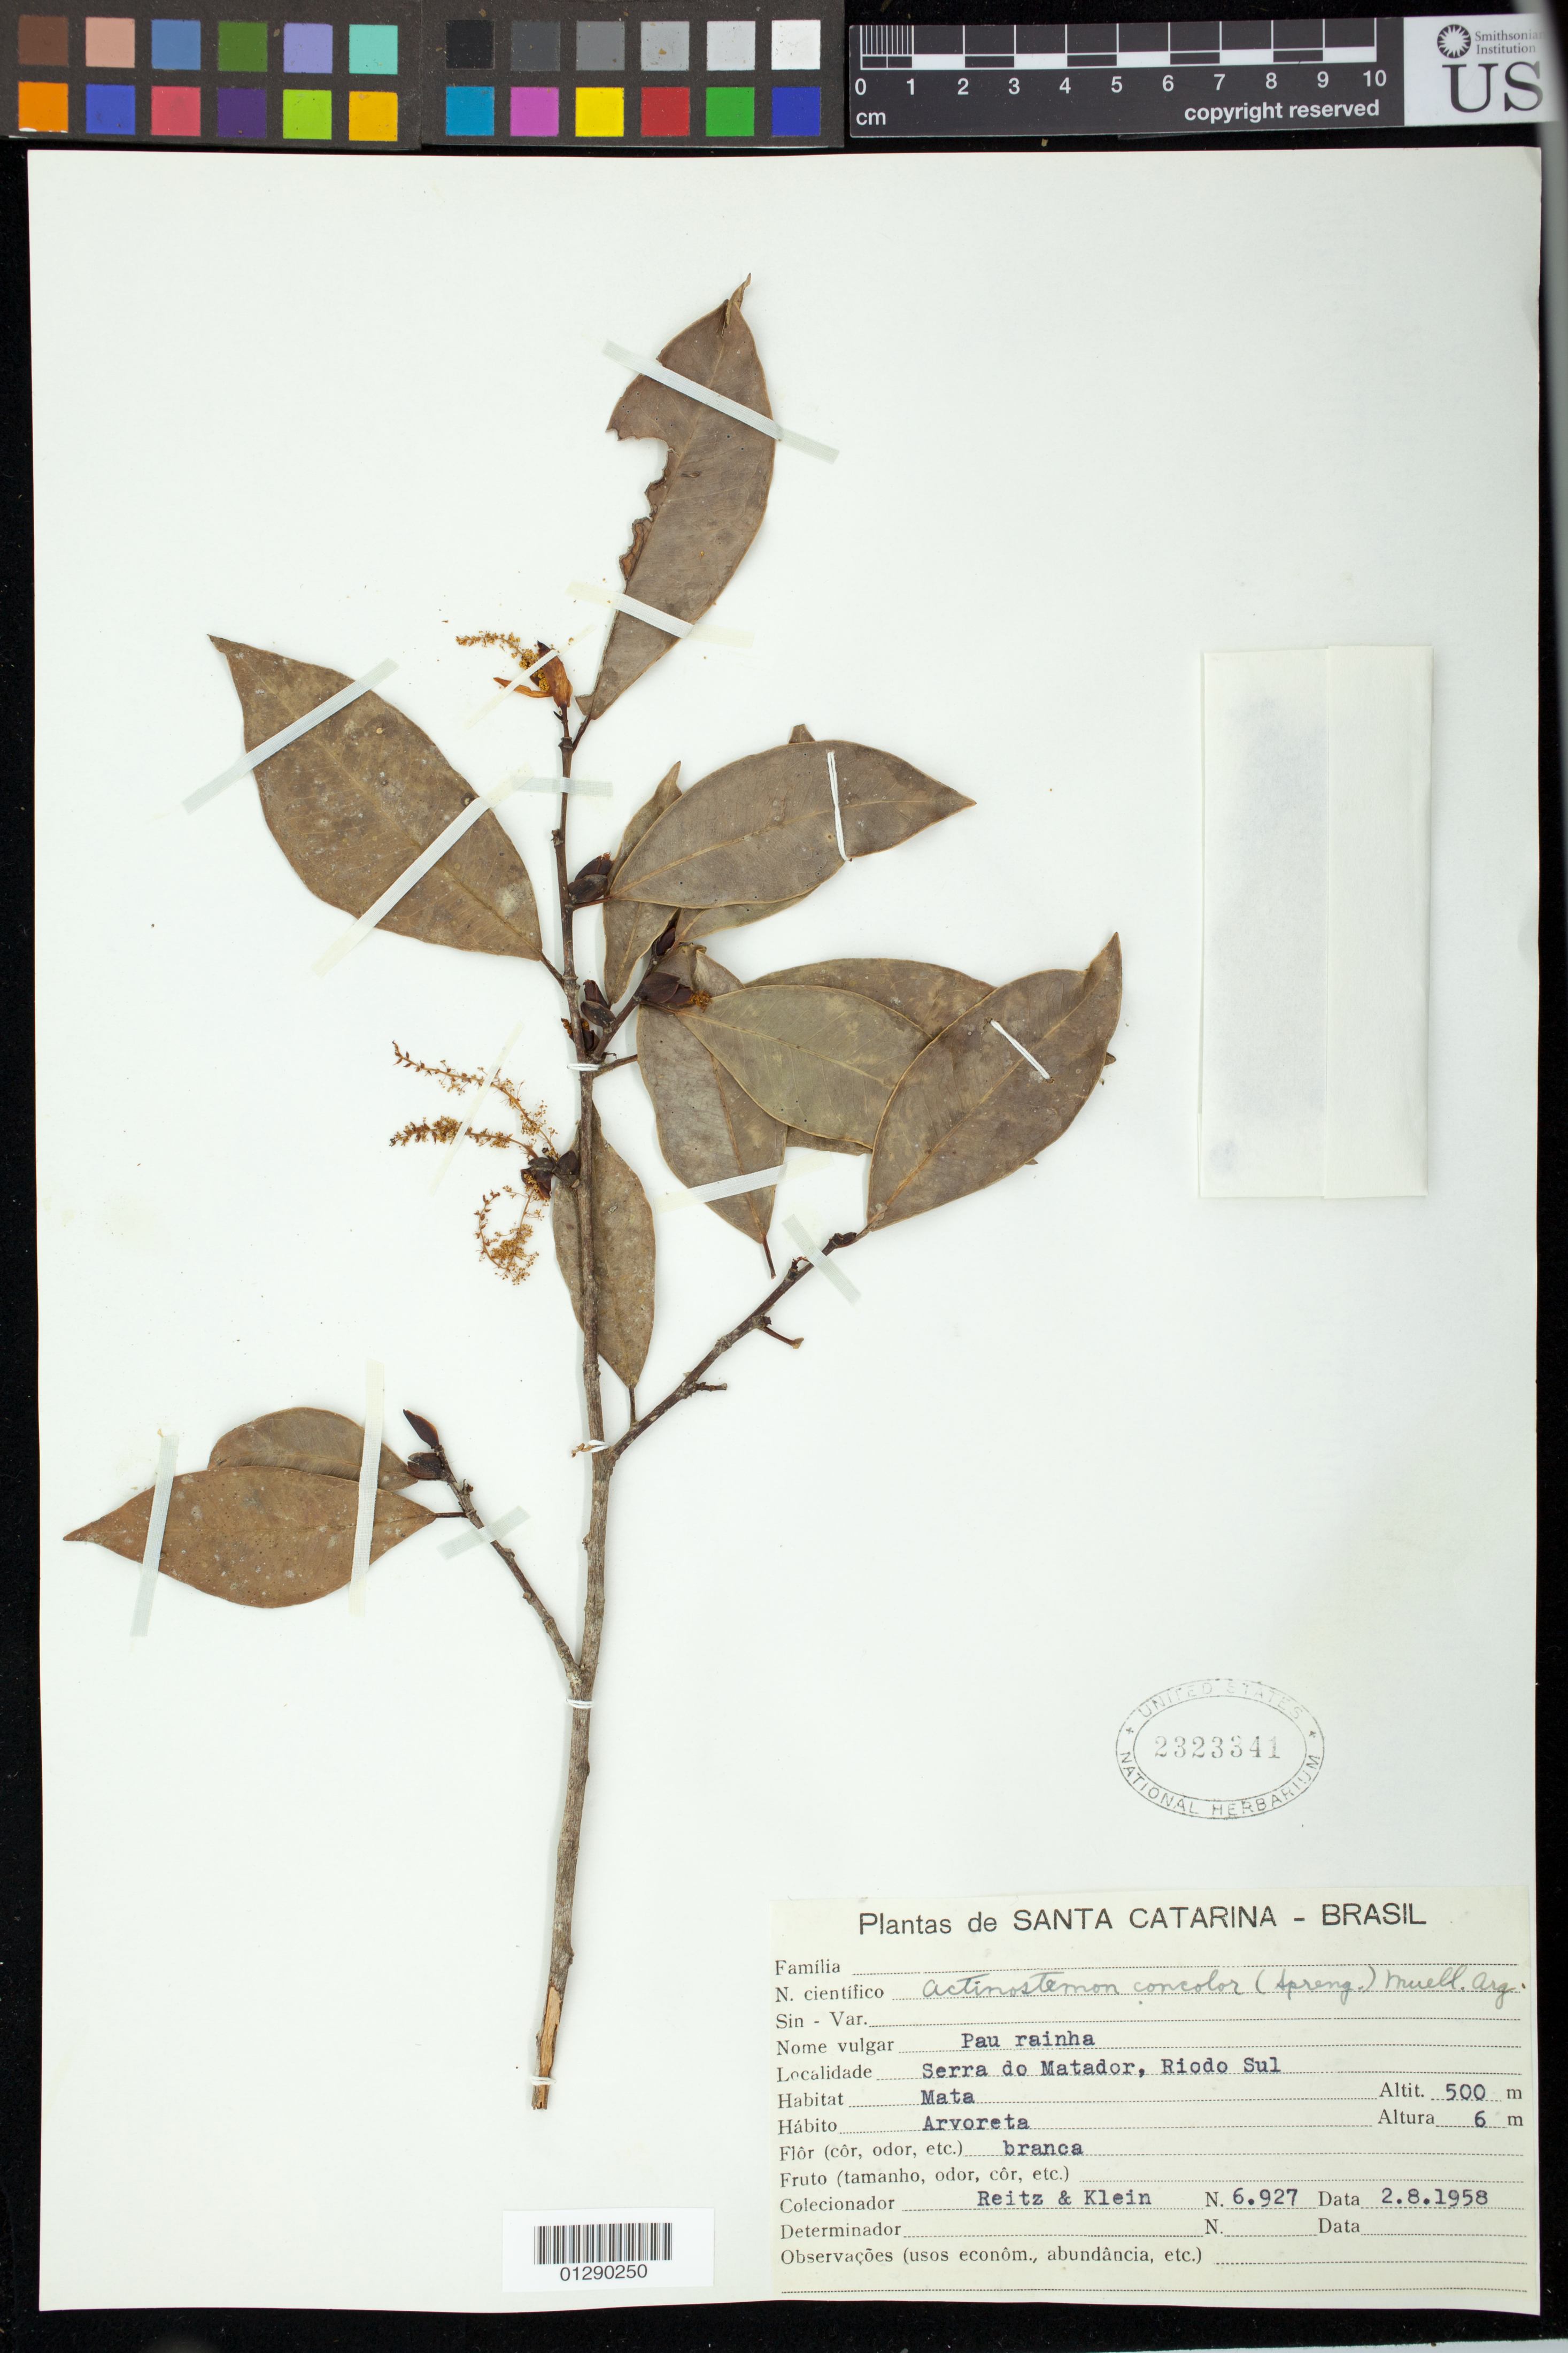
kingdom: Plantae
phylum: Tracheophyta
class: Magnoliopsida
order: Malpighiales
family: Euphorbiaceae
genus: Actinostemon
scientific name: Actinostemon concolor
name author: (Spreng.) Müll. Arg.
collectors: R. Reitz & Klein, --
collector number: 6927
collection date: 1958-08-02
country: Brazil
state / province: Santa Catarina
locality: Pau rainha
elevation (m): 500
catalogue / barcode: US 2323341